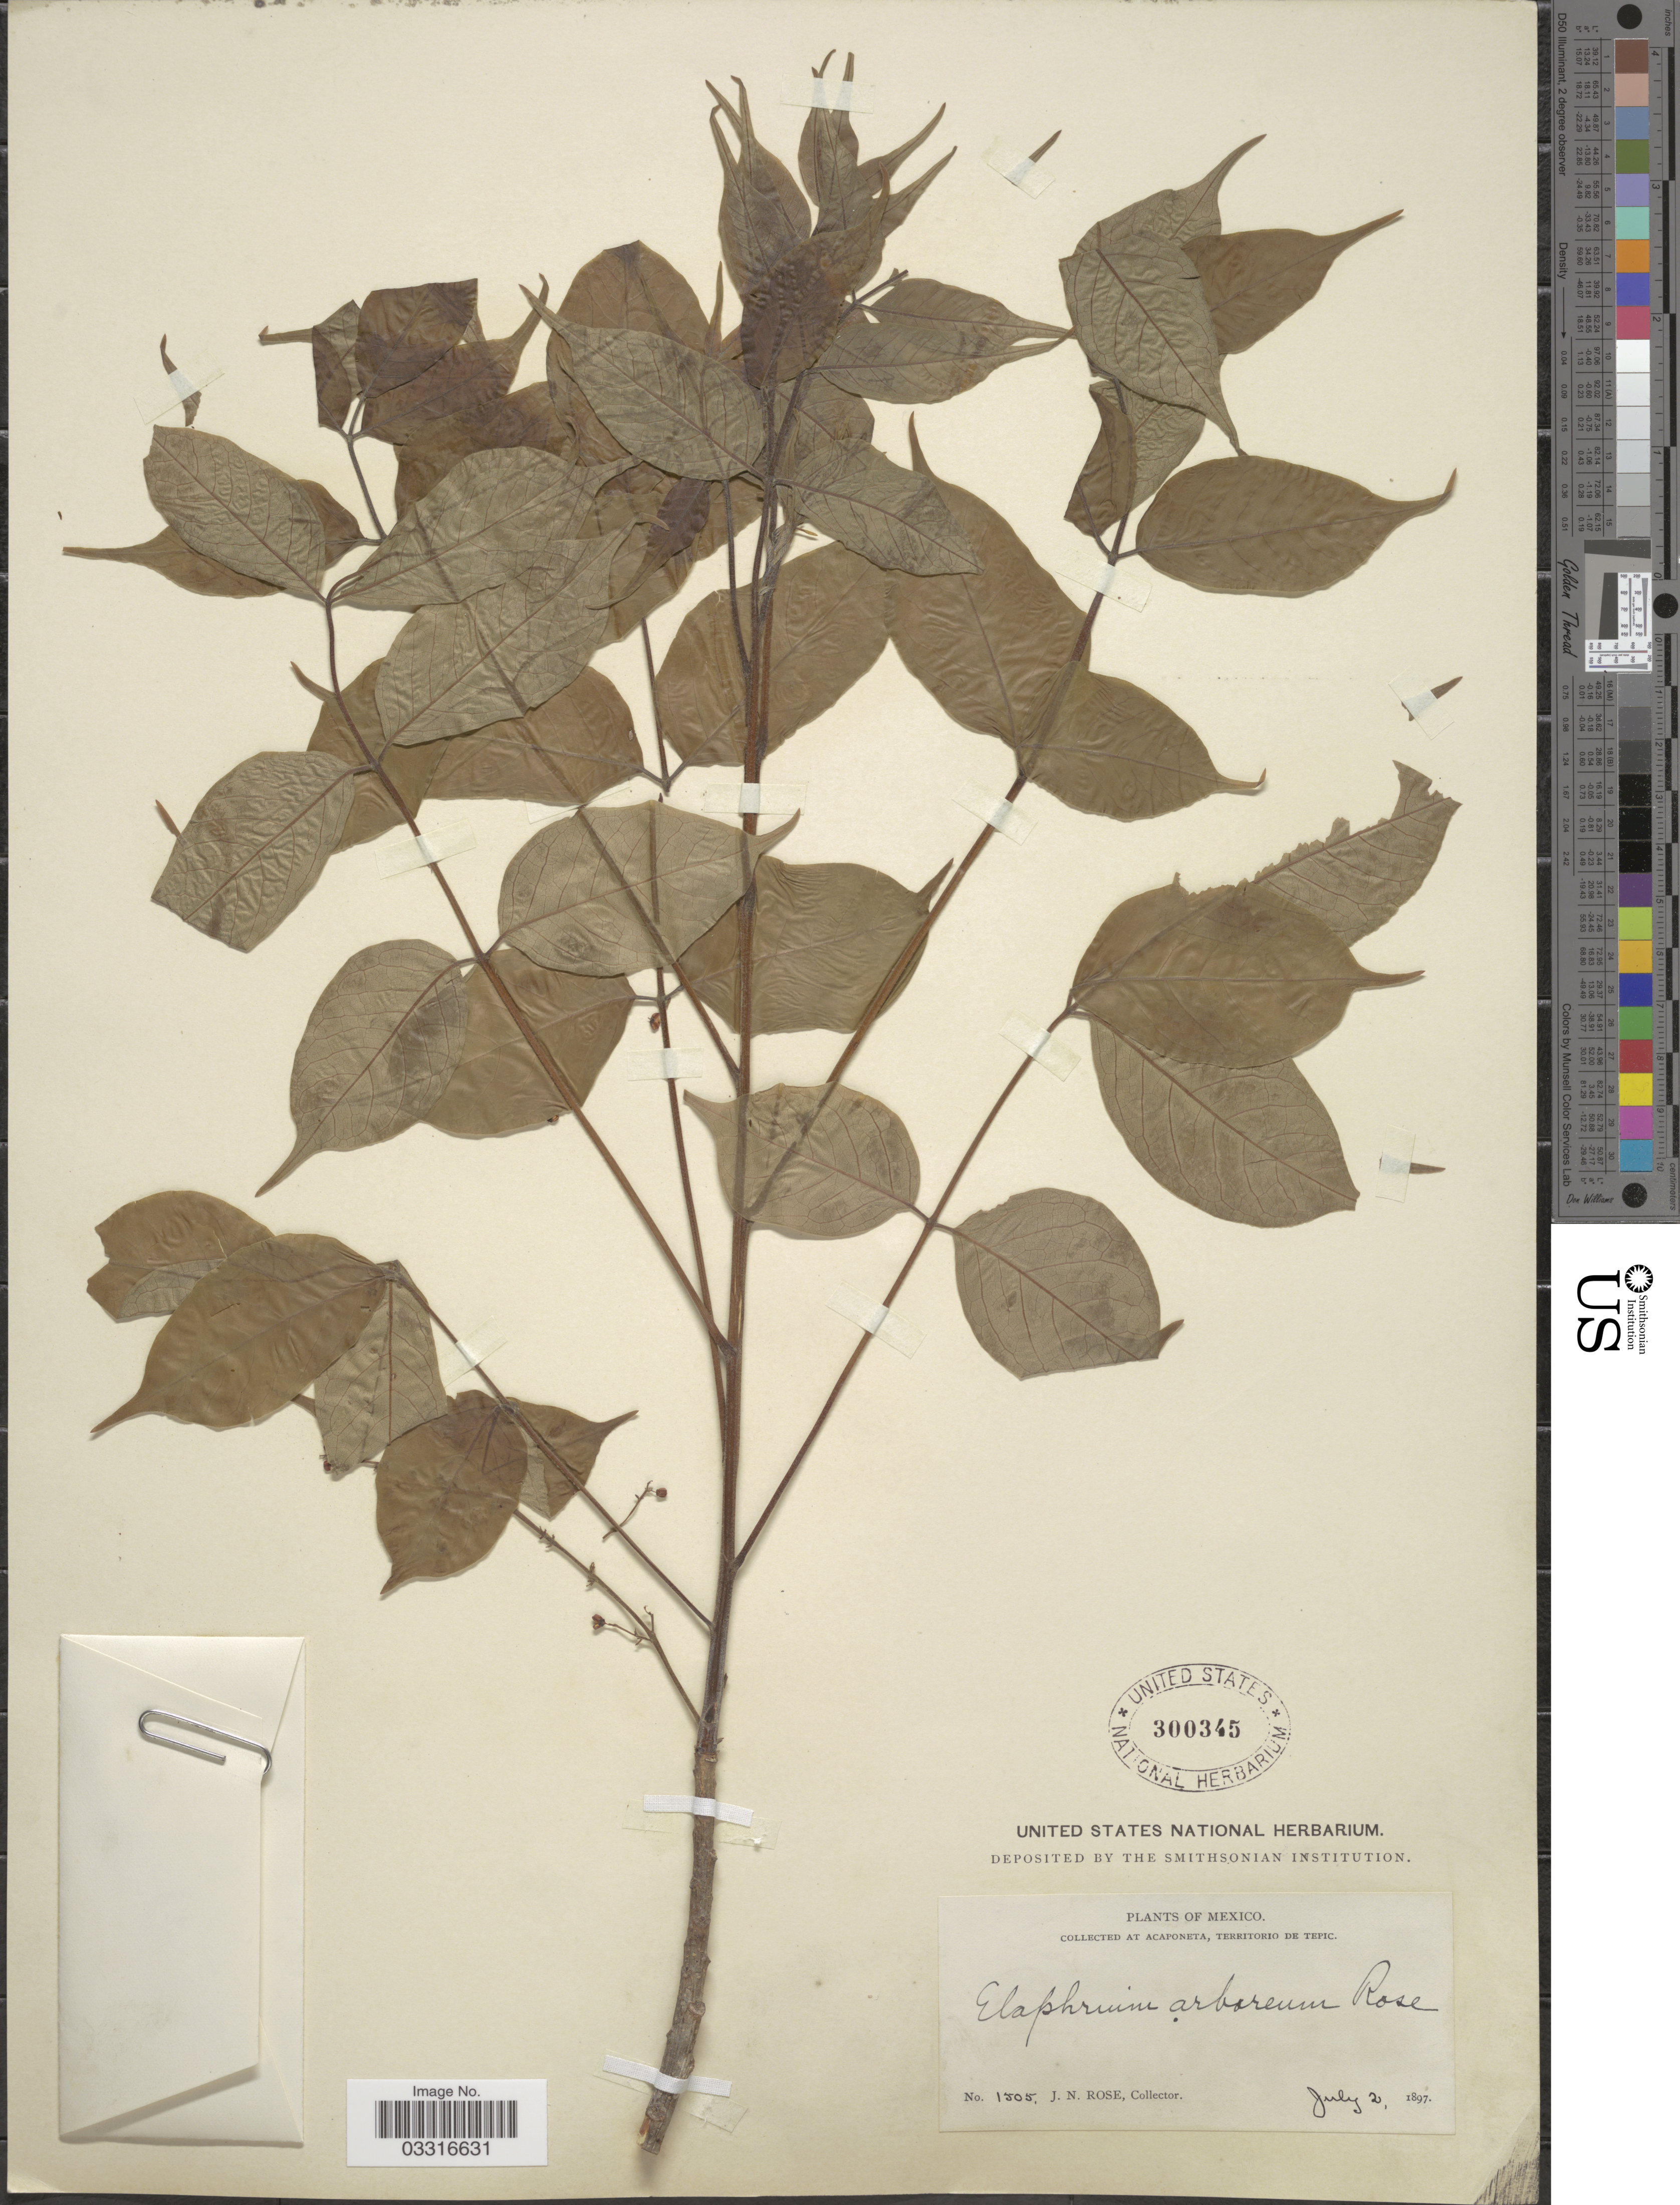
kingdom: Plantae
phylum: Tracheophyta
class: Magnoliopsida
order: Sapindales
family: Burseraceae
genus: Bursera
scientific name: Bursera simaruba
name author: (L.) Sarg.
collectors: J. N. Rose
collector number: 1505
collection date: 1897-07-02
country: Mexico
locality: At Acaponeta, Territorio de Tepic.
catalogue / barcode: US 300345